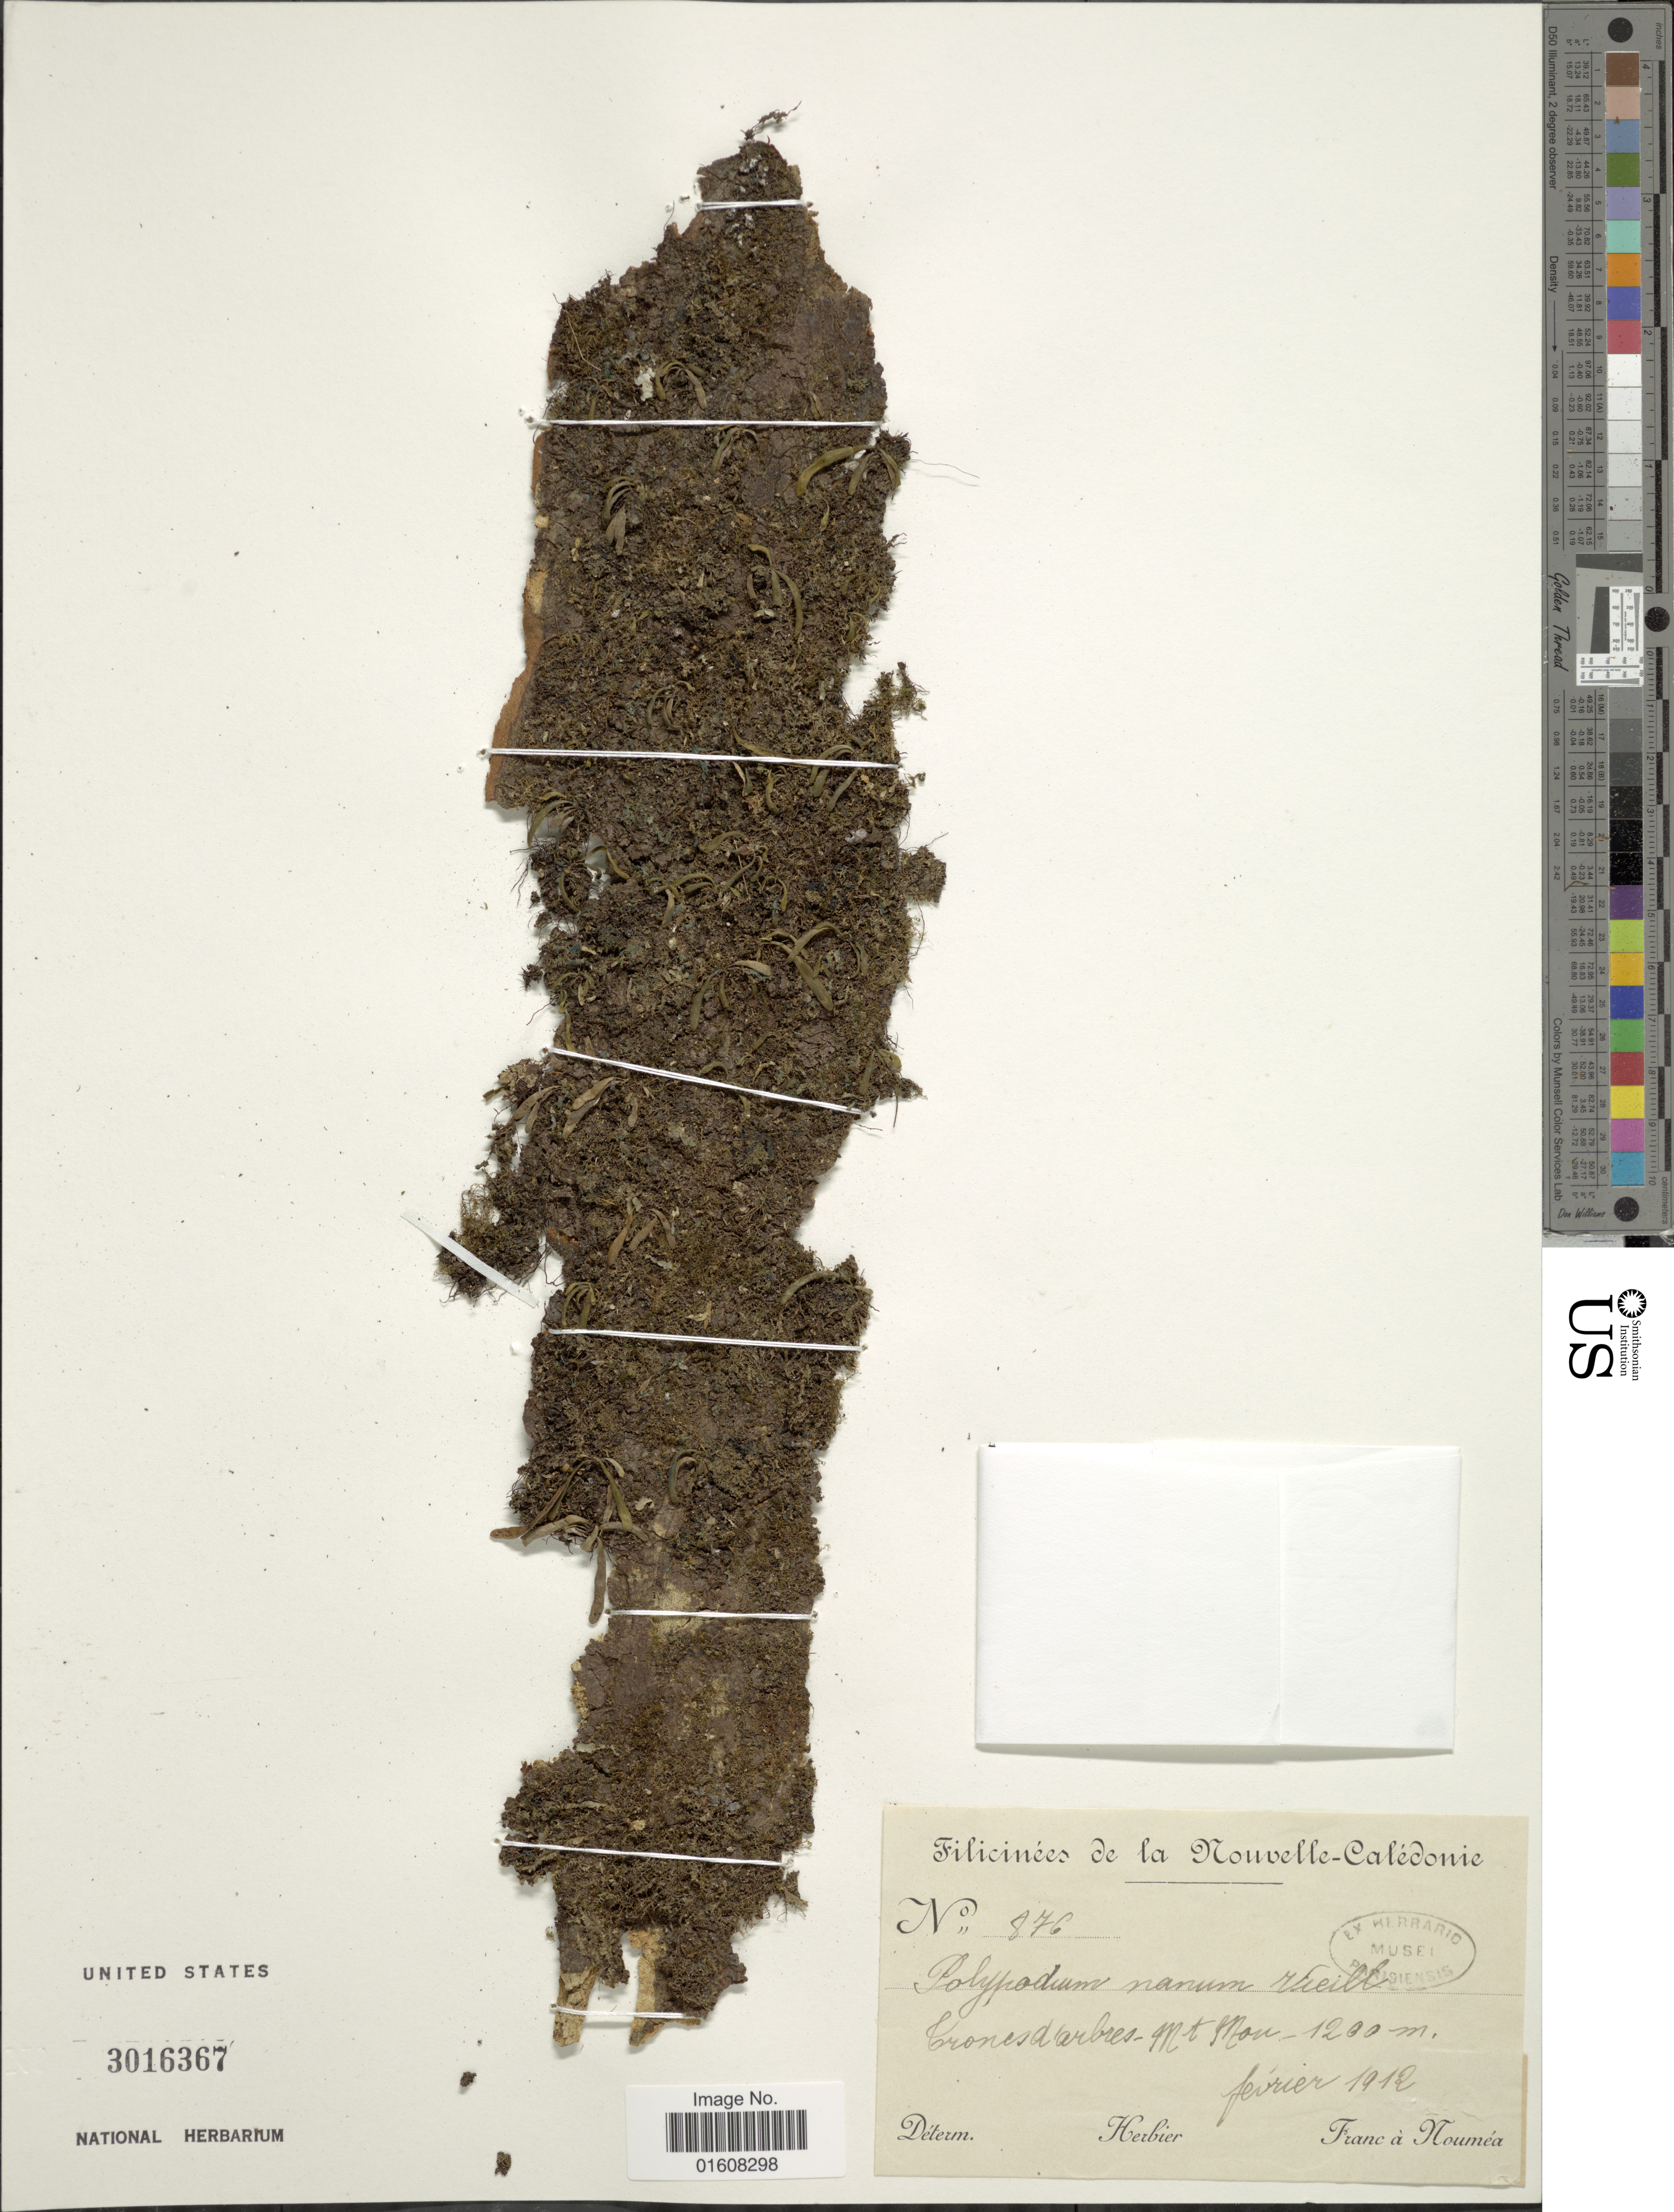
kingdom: Plantae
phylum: Tracheophyta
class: Polypodiopsida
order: Polypodiales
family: Polypodiaceae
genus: Grammitis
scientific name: Grammitis pseudoaustralis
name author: E. Fourn.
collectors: Franc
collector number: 876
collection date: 1912-02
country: New Caledonia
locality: Trônes d'abres - Mt. Mou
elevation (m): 1200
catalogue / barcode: US 3016367